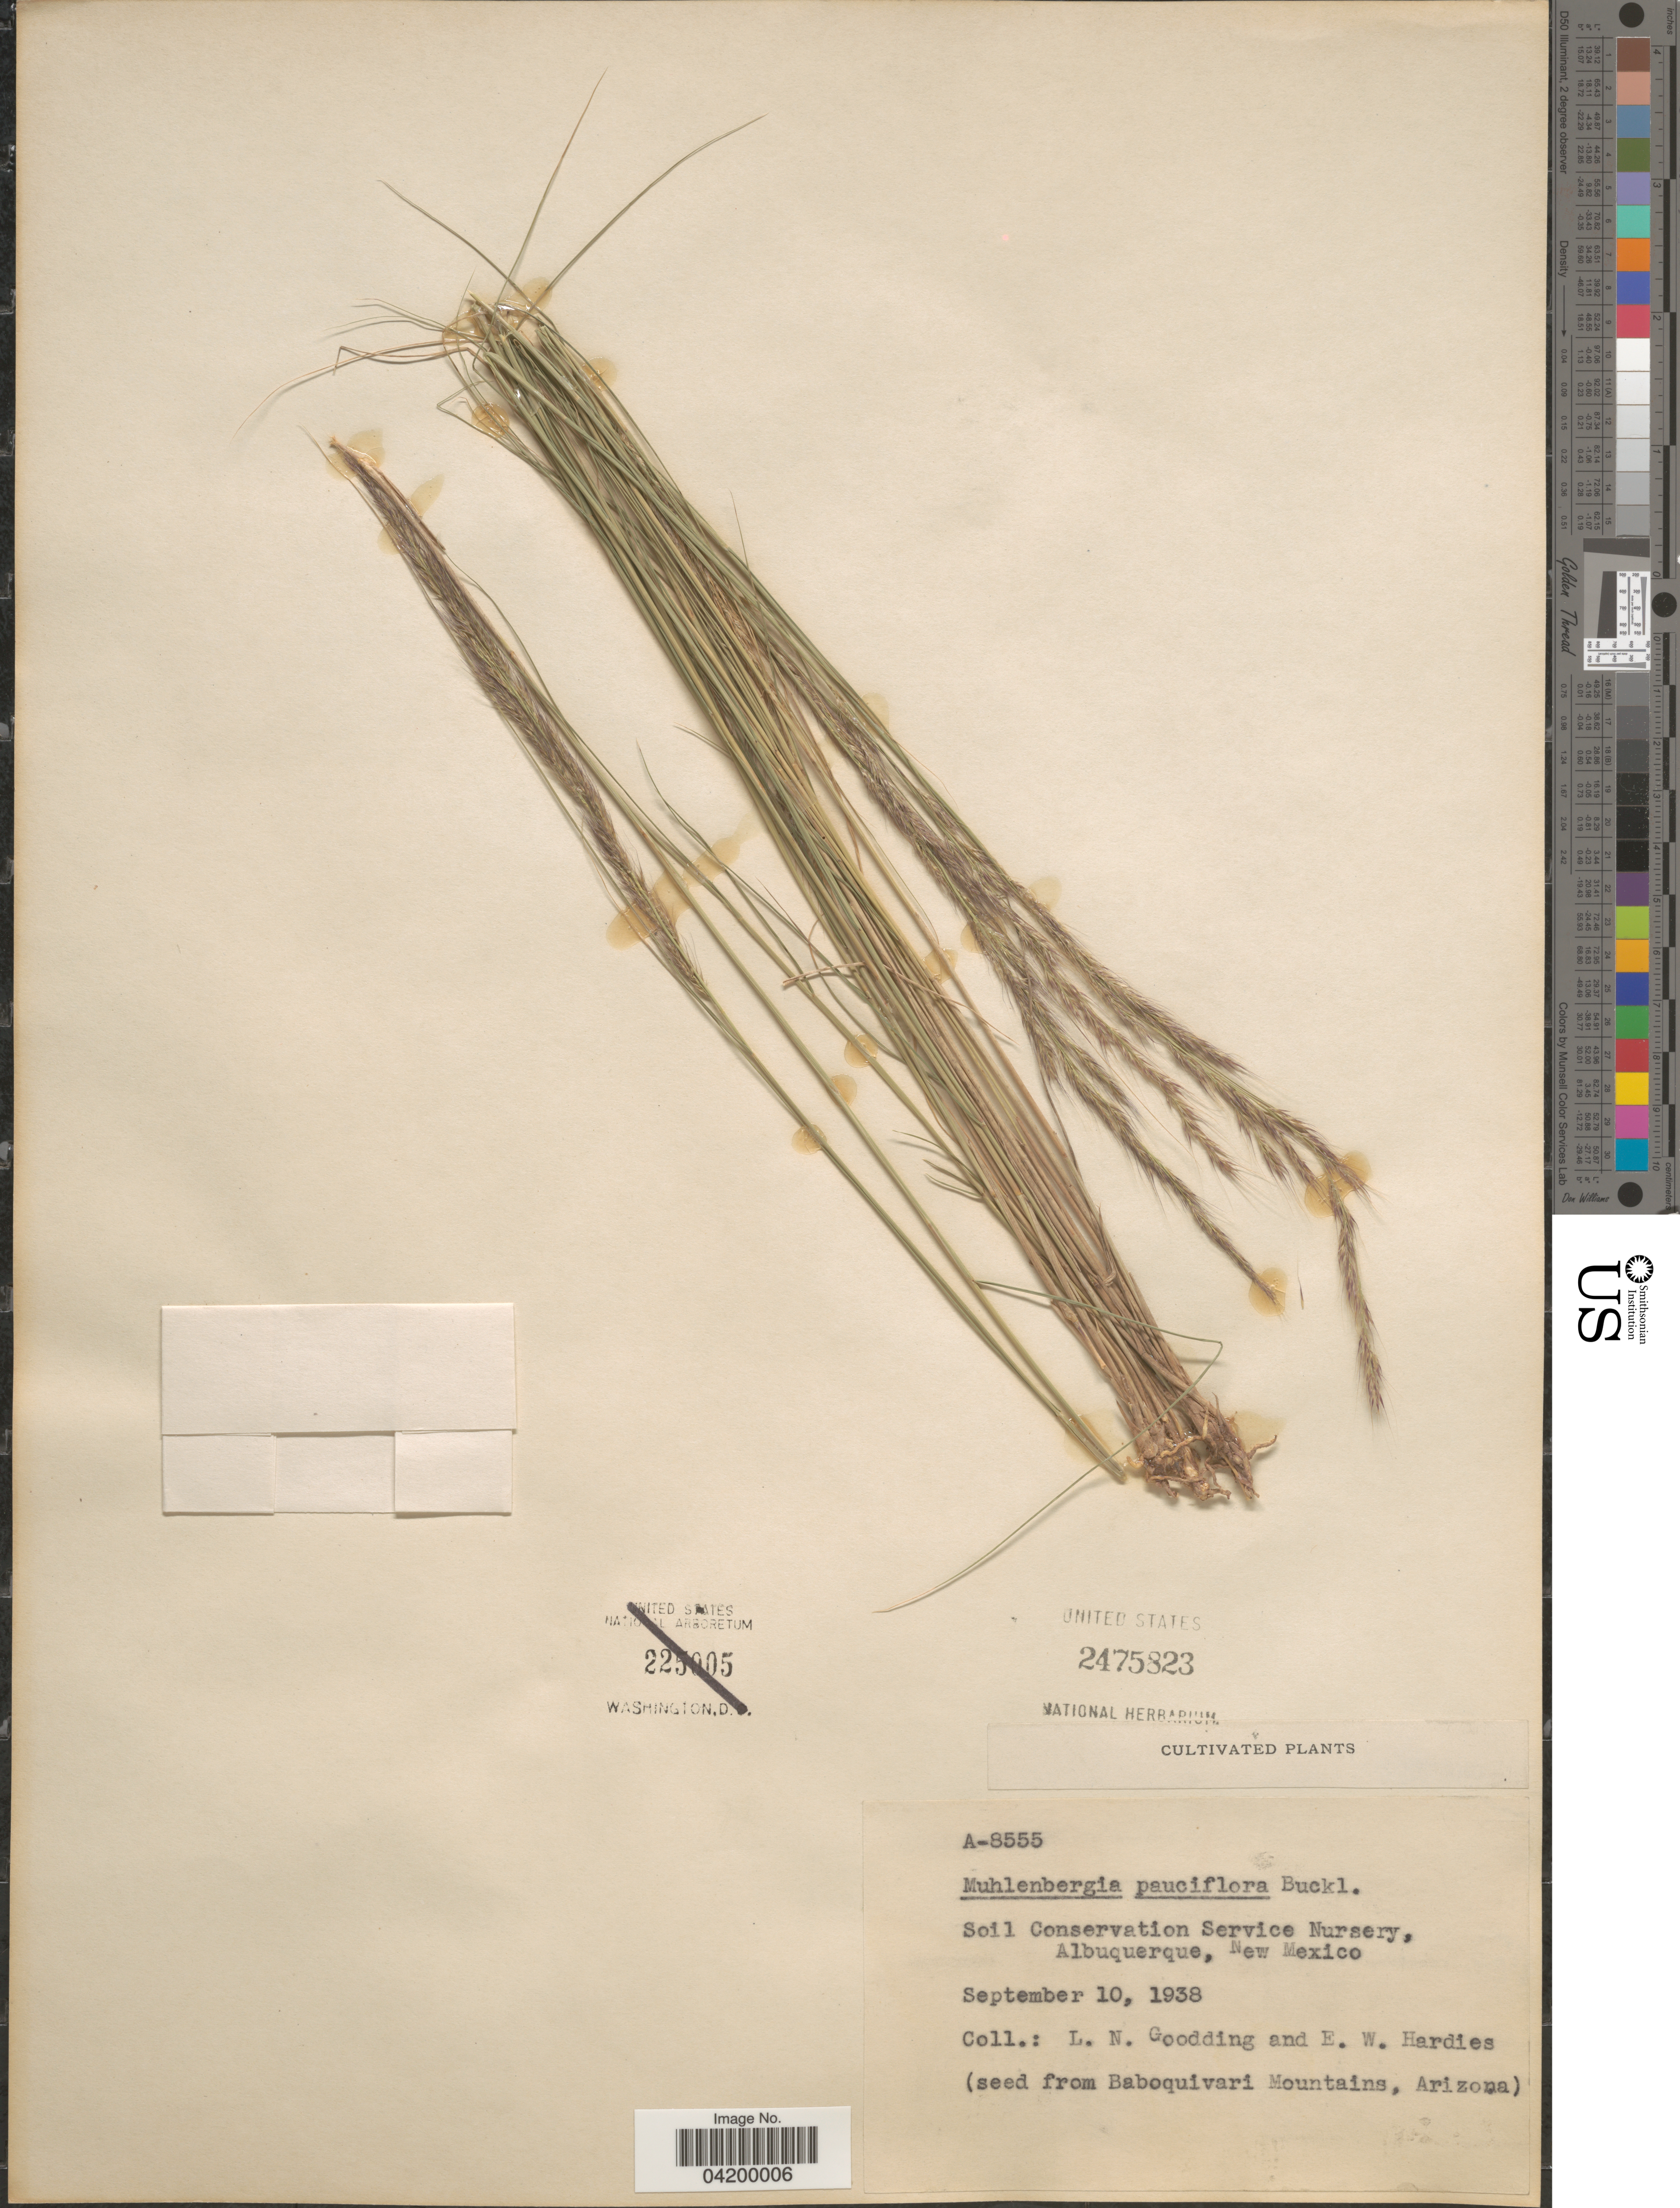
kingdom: Plantae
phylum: Tracheophyta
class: Liliopsida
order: Poales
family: Poaceae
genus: Muhlenbergia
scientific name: Muhlenbergia pauciflora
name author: Buckley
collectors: L. N. Goodding & E. Hardies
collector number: A-8555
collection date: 1938-09-10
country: United States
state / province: New Mexico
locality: Soil Conservation Service Nursery, Albuquerque.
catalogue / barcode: US 2475823